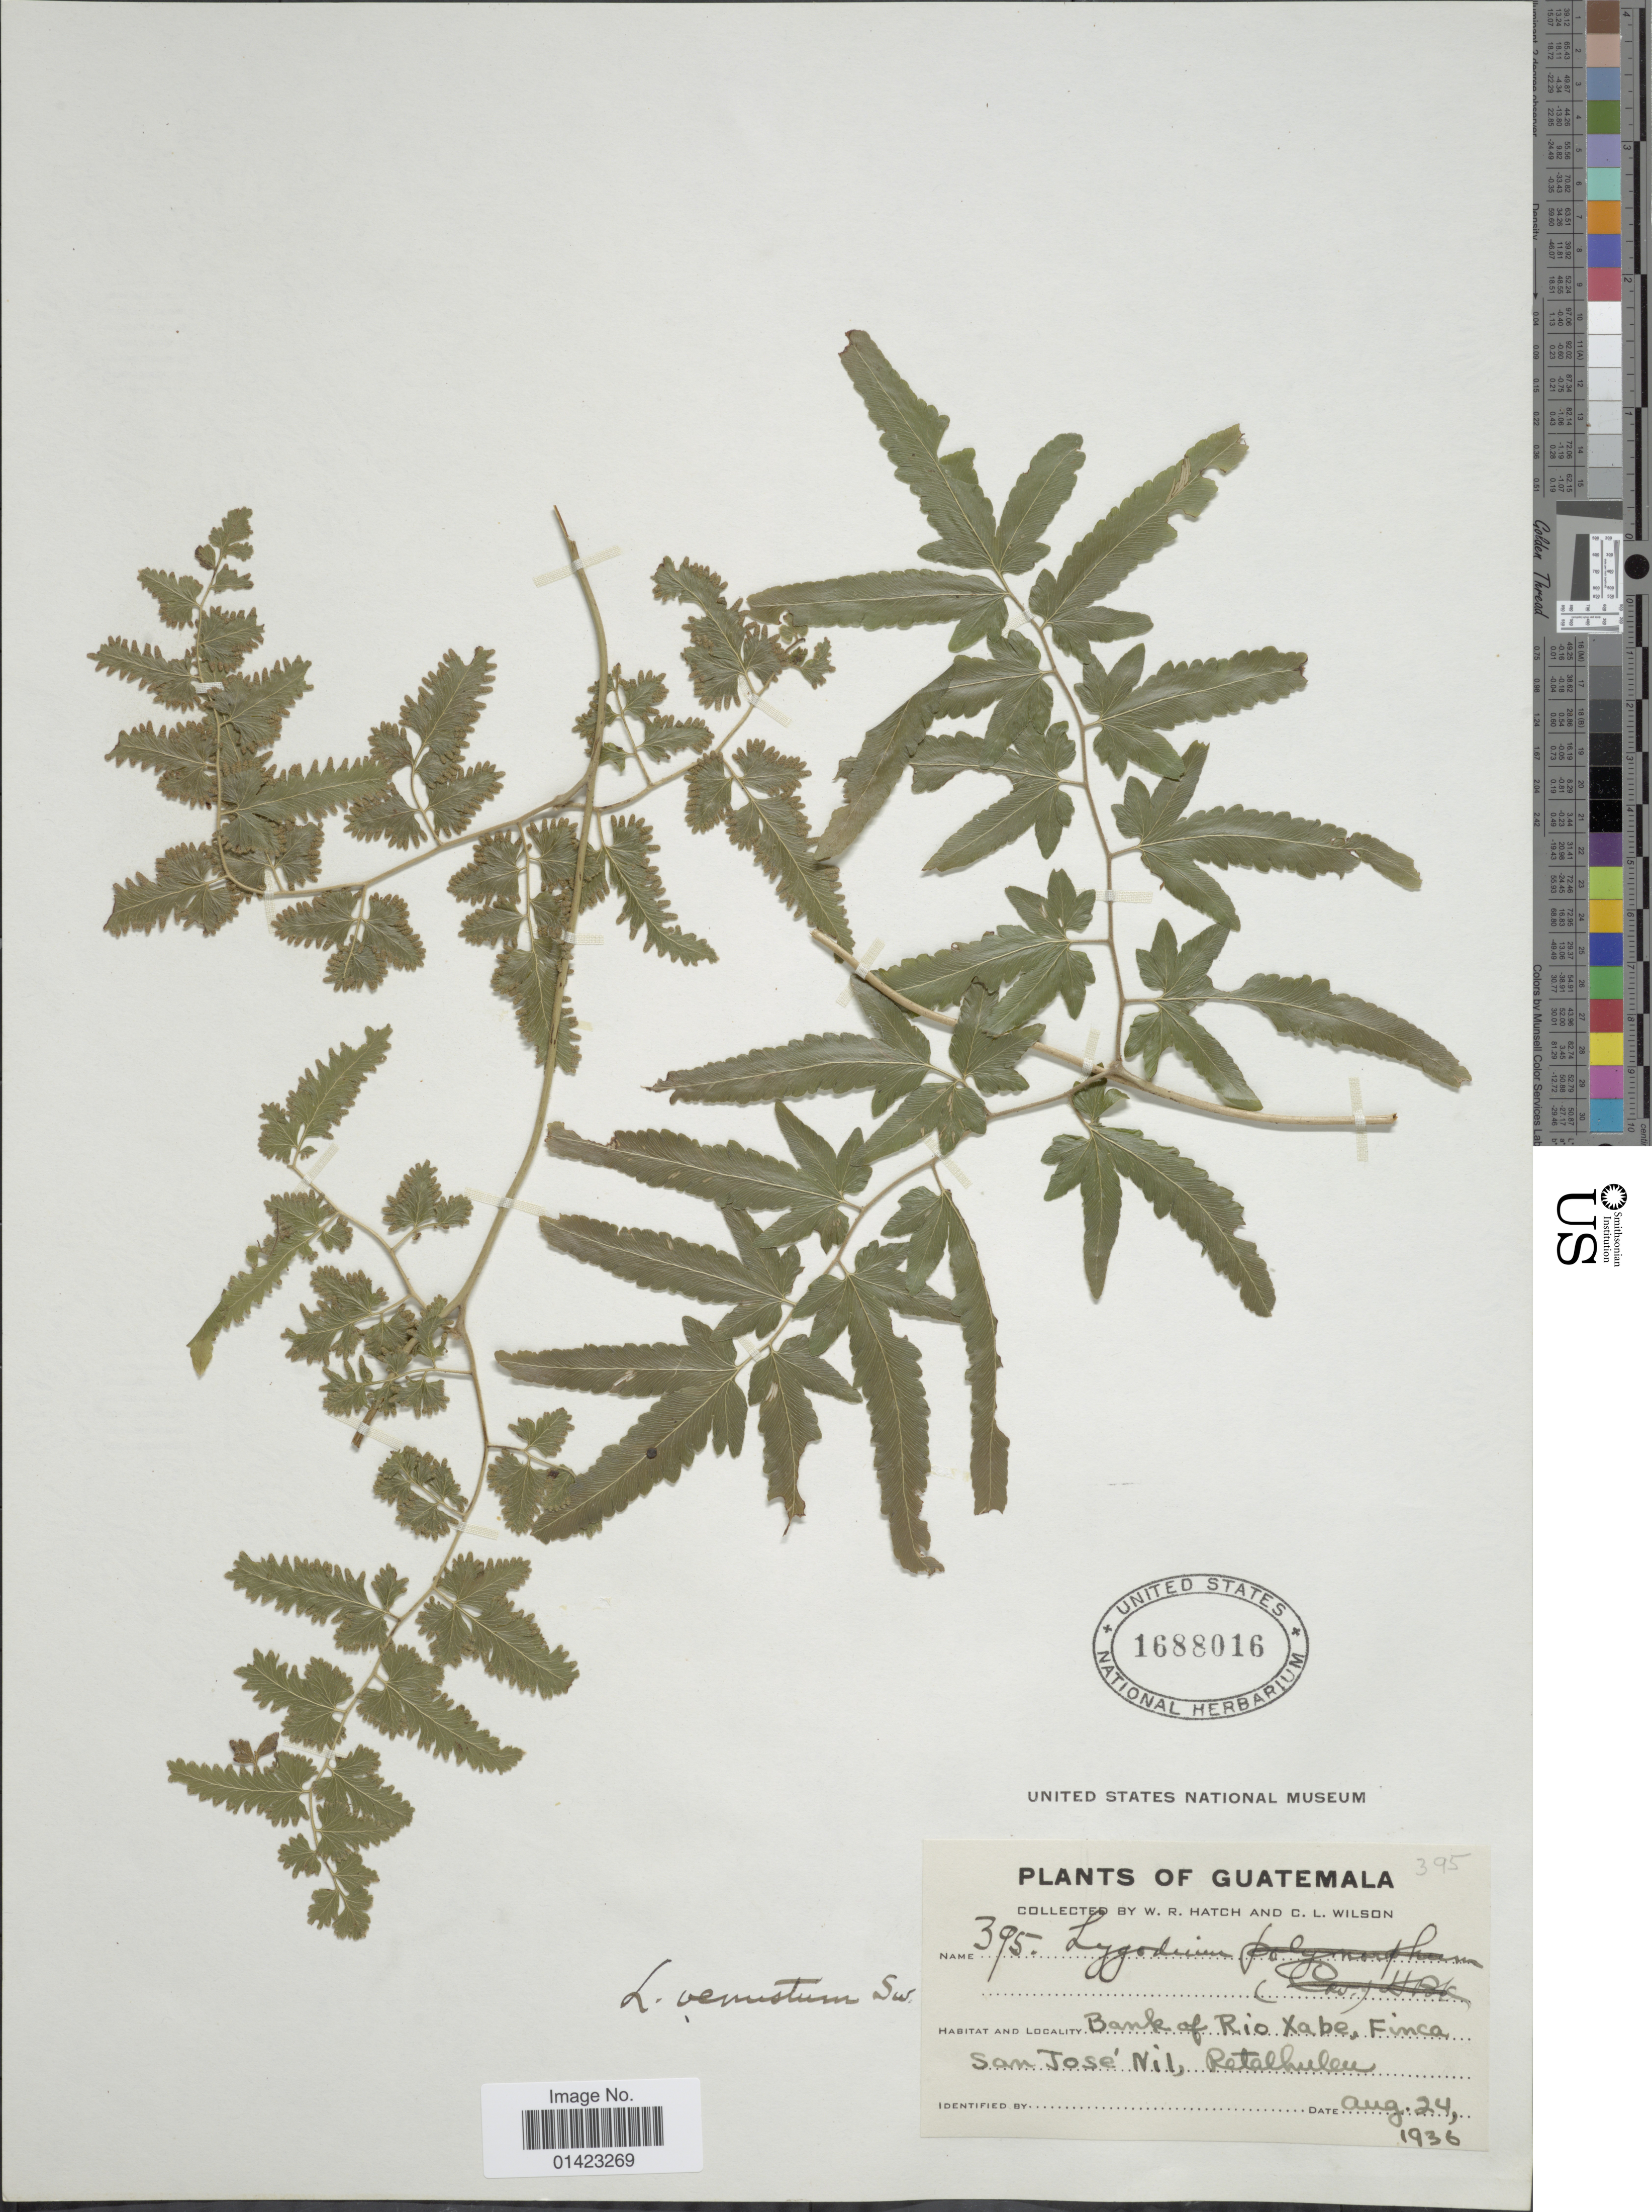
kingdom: Plantae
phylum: Tracheophyta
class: Polypodiopsida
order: Schizaeales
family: Lygodiaceae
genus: Lygodium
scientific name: Lygodium venustum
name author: Sw.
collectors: W. Hatch & C. L. Wilson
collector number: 395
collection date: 1936-08-24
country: Guatemala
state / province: Retalhuleu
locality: Bank of Rio Xabe, Finca San José Nil, Retalhuleu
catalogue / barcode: US 1688016